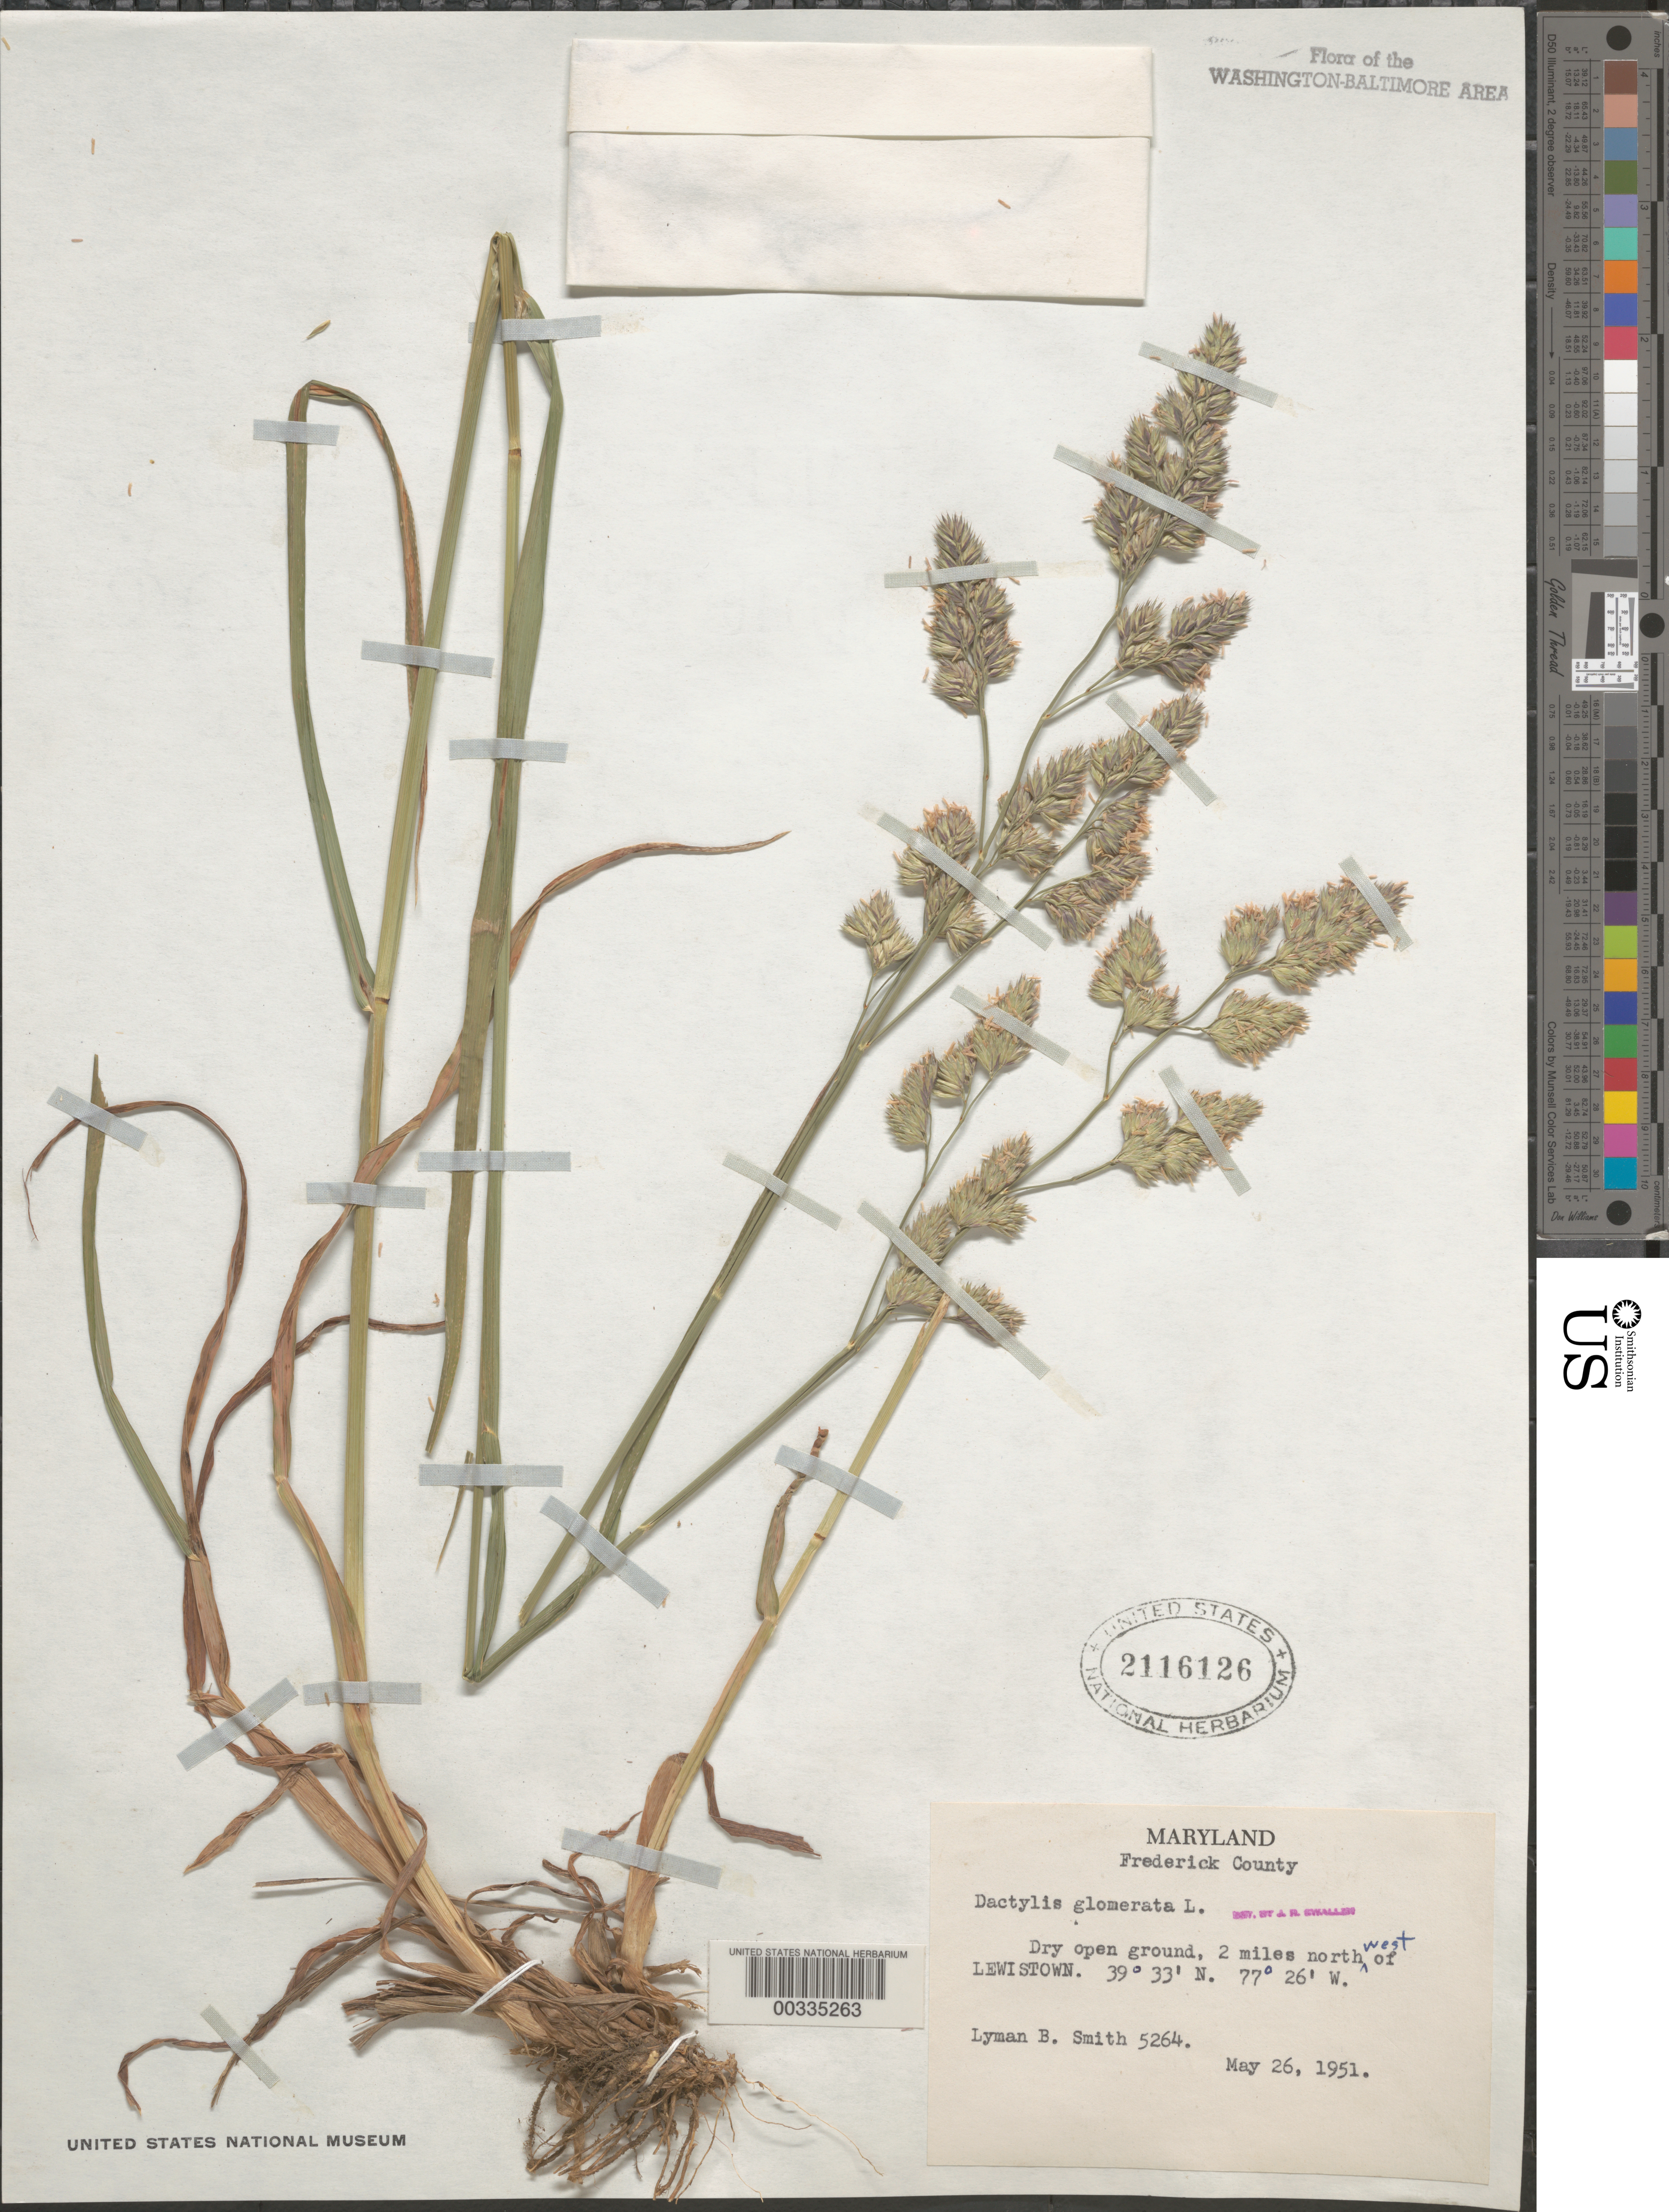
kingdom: Plantae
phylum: Tracheophyta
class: Liliopsida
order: Poales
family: Poaceae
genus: Dactylis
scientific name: Dactylis glomerata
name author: L.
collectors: L. Smith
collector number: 5264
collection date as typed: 26 May 1951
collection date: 1951-05-26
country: United States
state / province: Maryland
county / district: Frederick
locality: Northwest of Lewistown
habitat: Dry open ground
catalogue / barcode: US 2116126